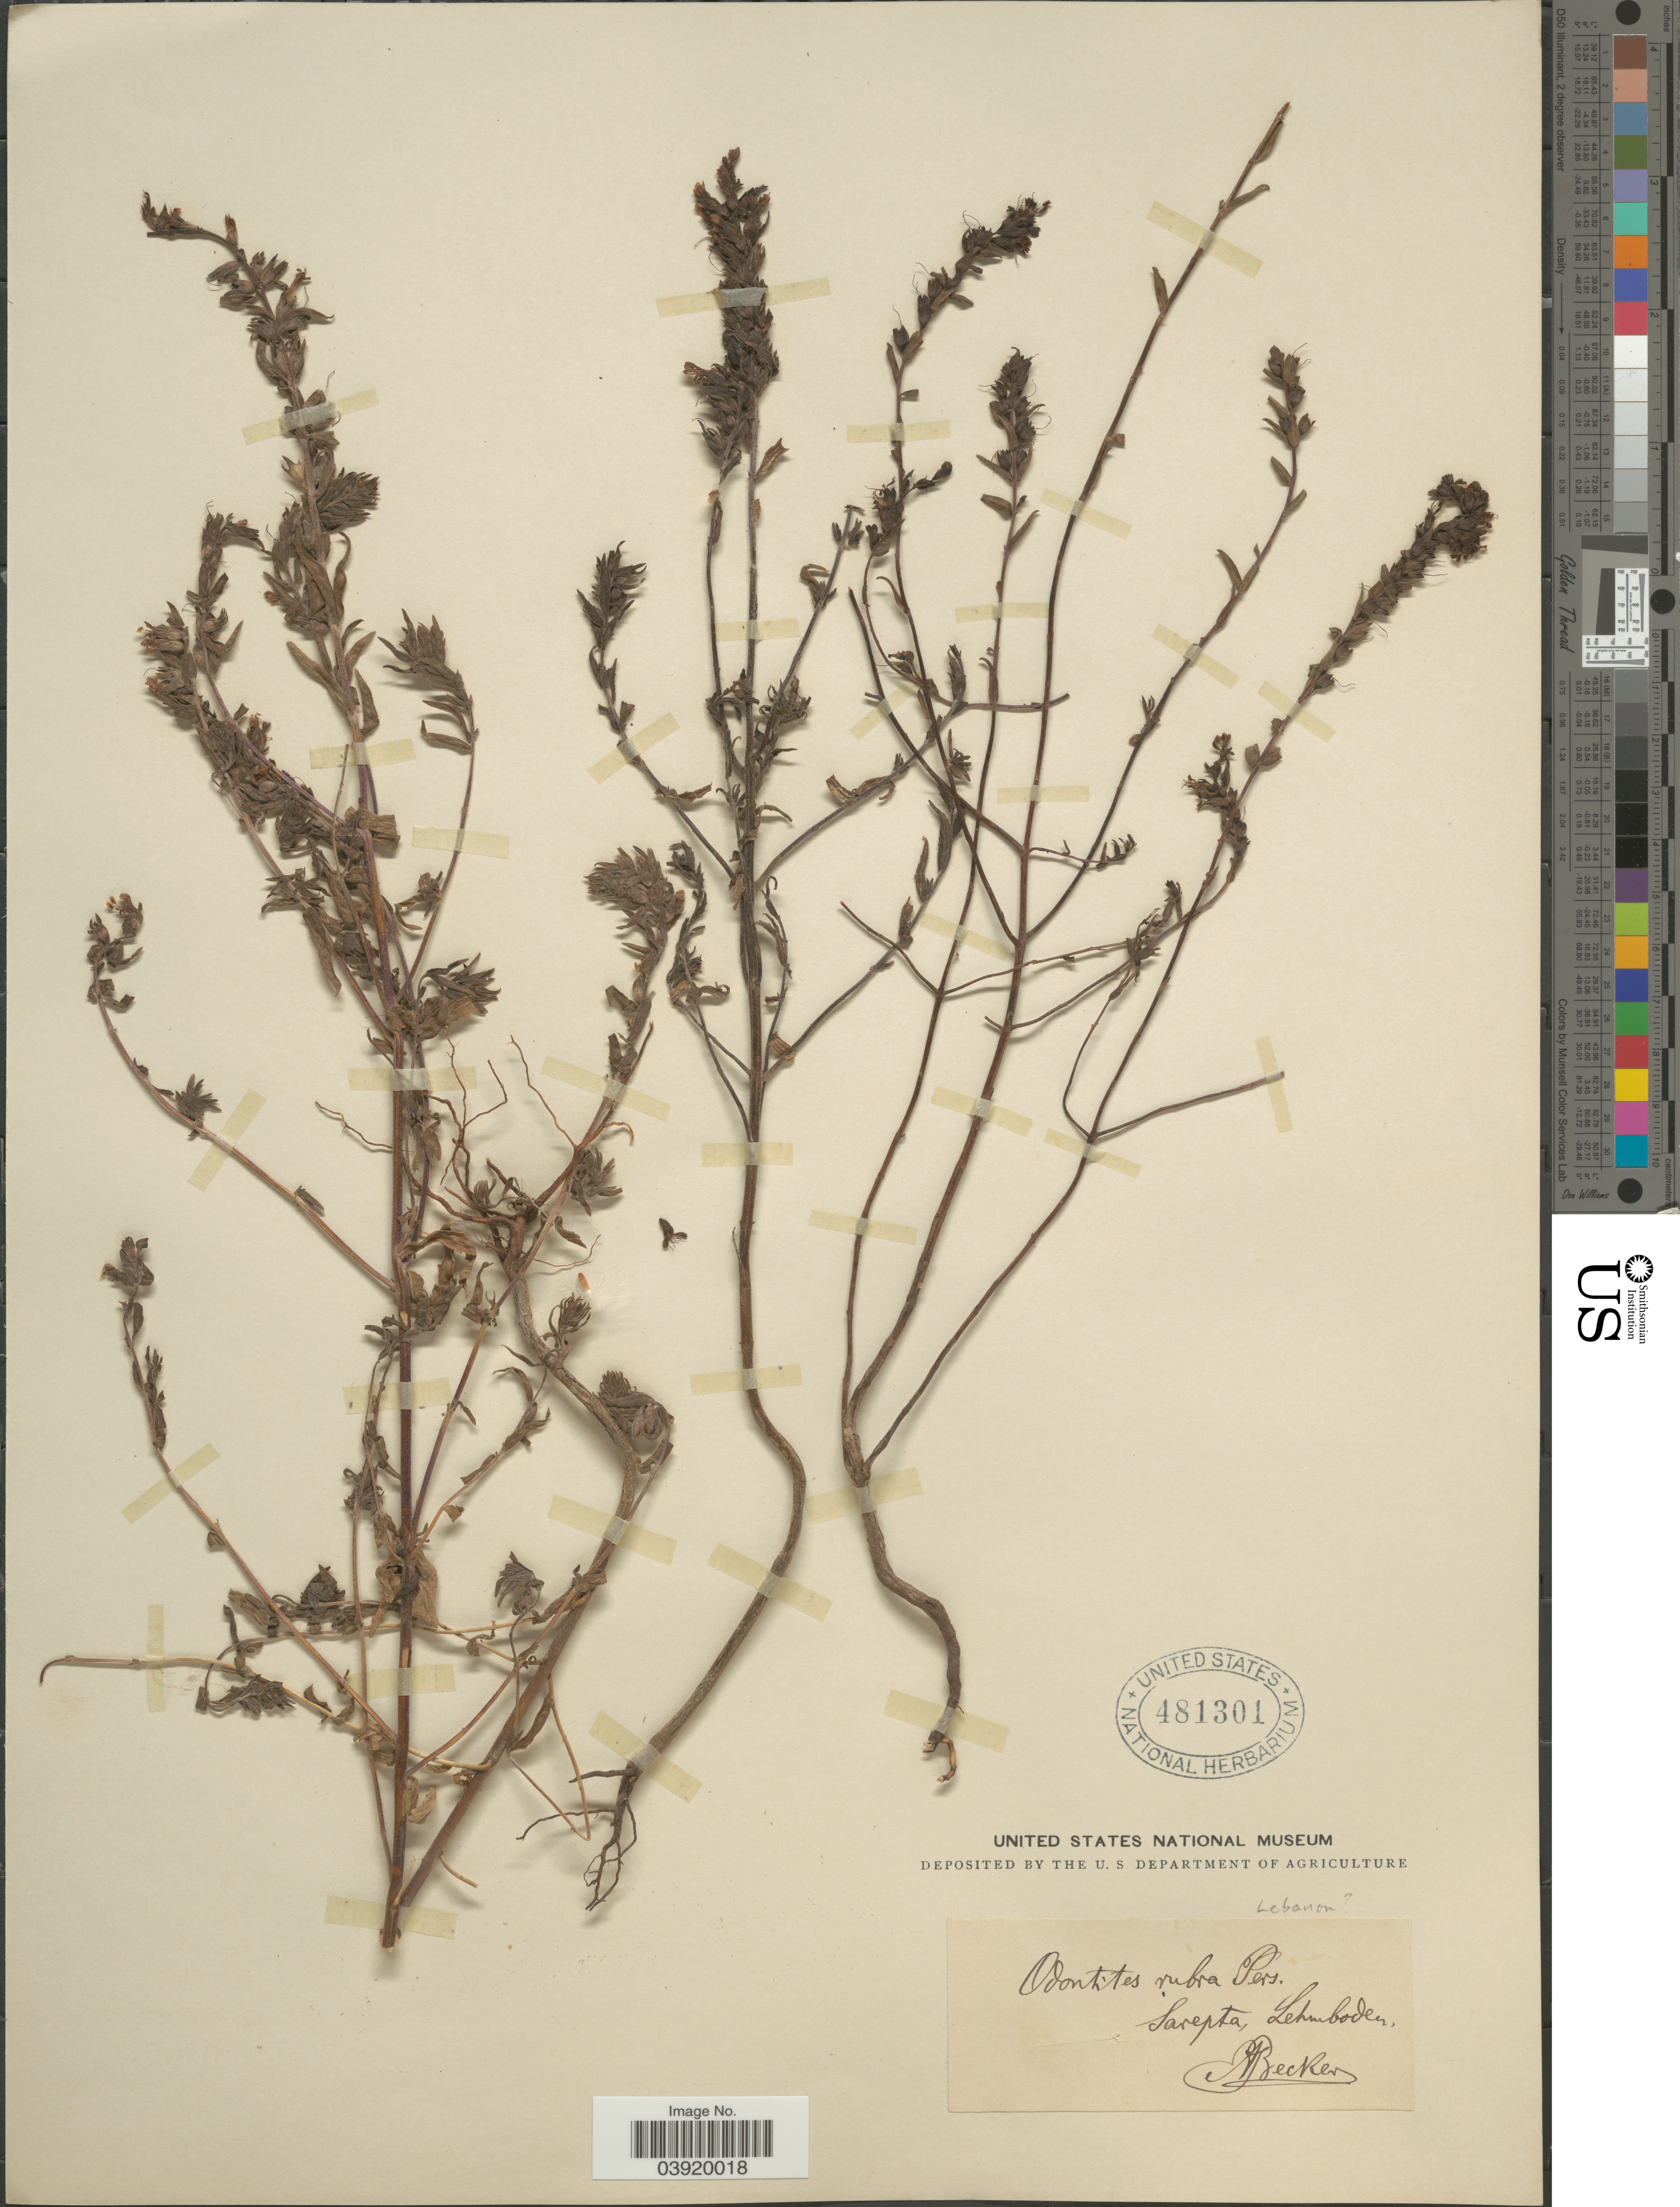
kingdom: Plantae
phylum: Tracheophyta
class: Magnoliopsida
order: Lamiales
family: Orobanchaceae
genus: Odontites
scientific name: Odontites vulgaris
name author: Moench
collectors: A. Becker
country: Russian Federation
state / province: Volgograd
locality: Sarepta, Lehmboden.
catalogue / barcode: US 481301